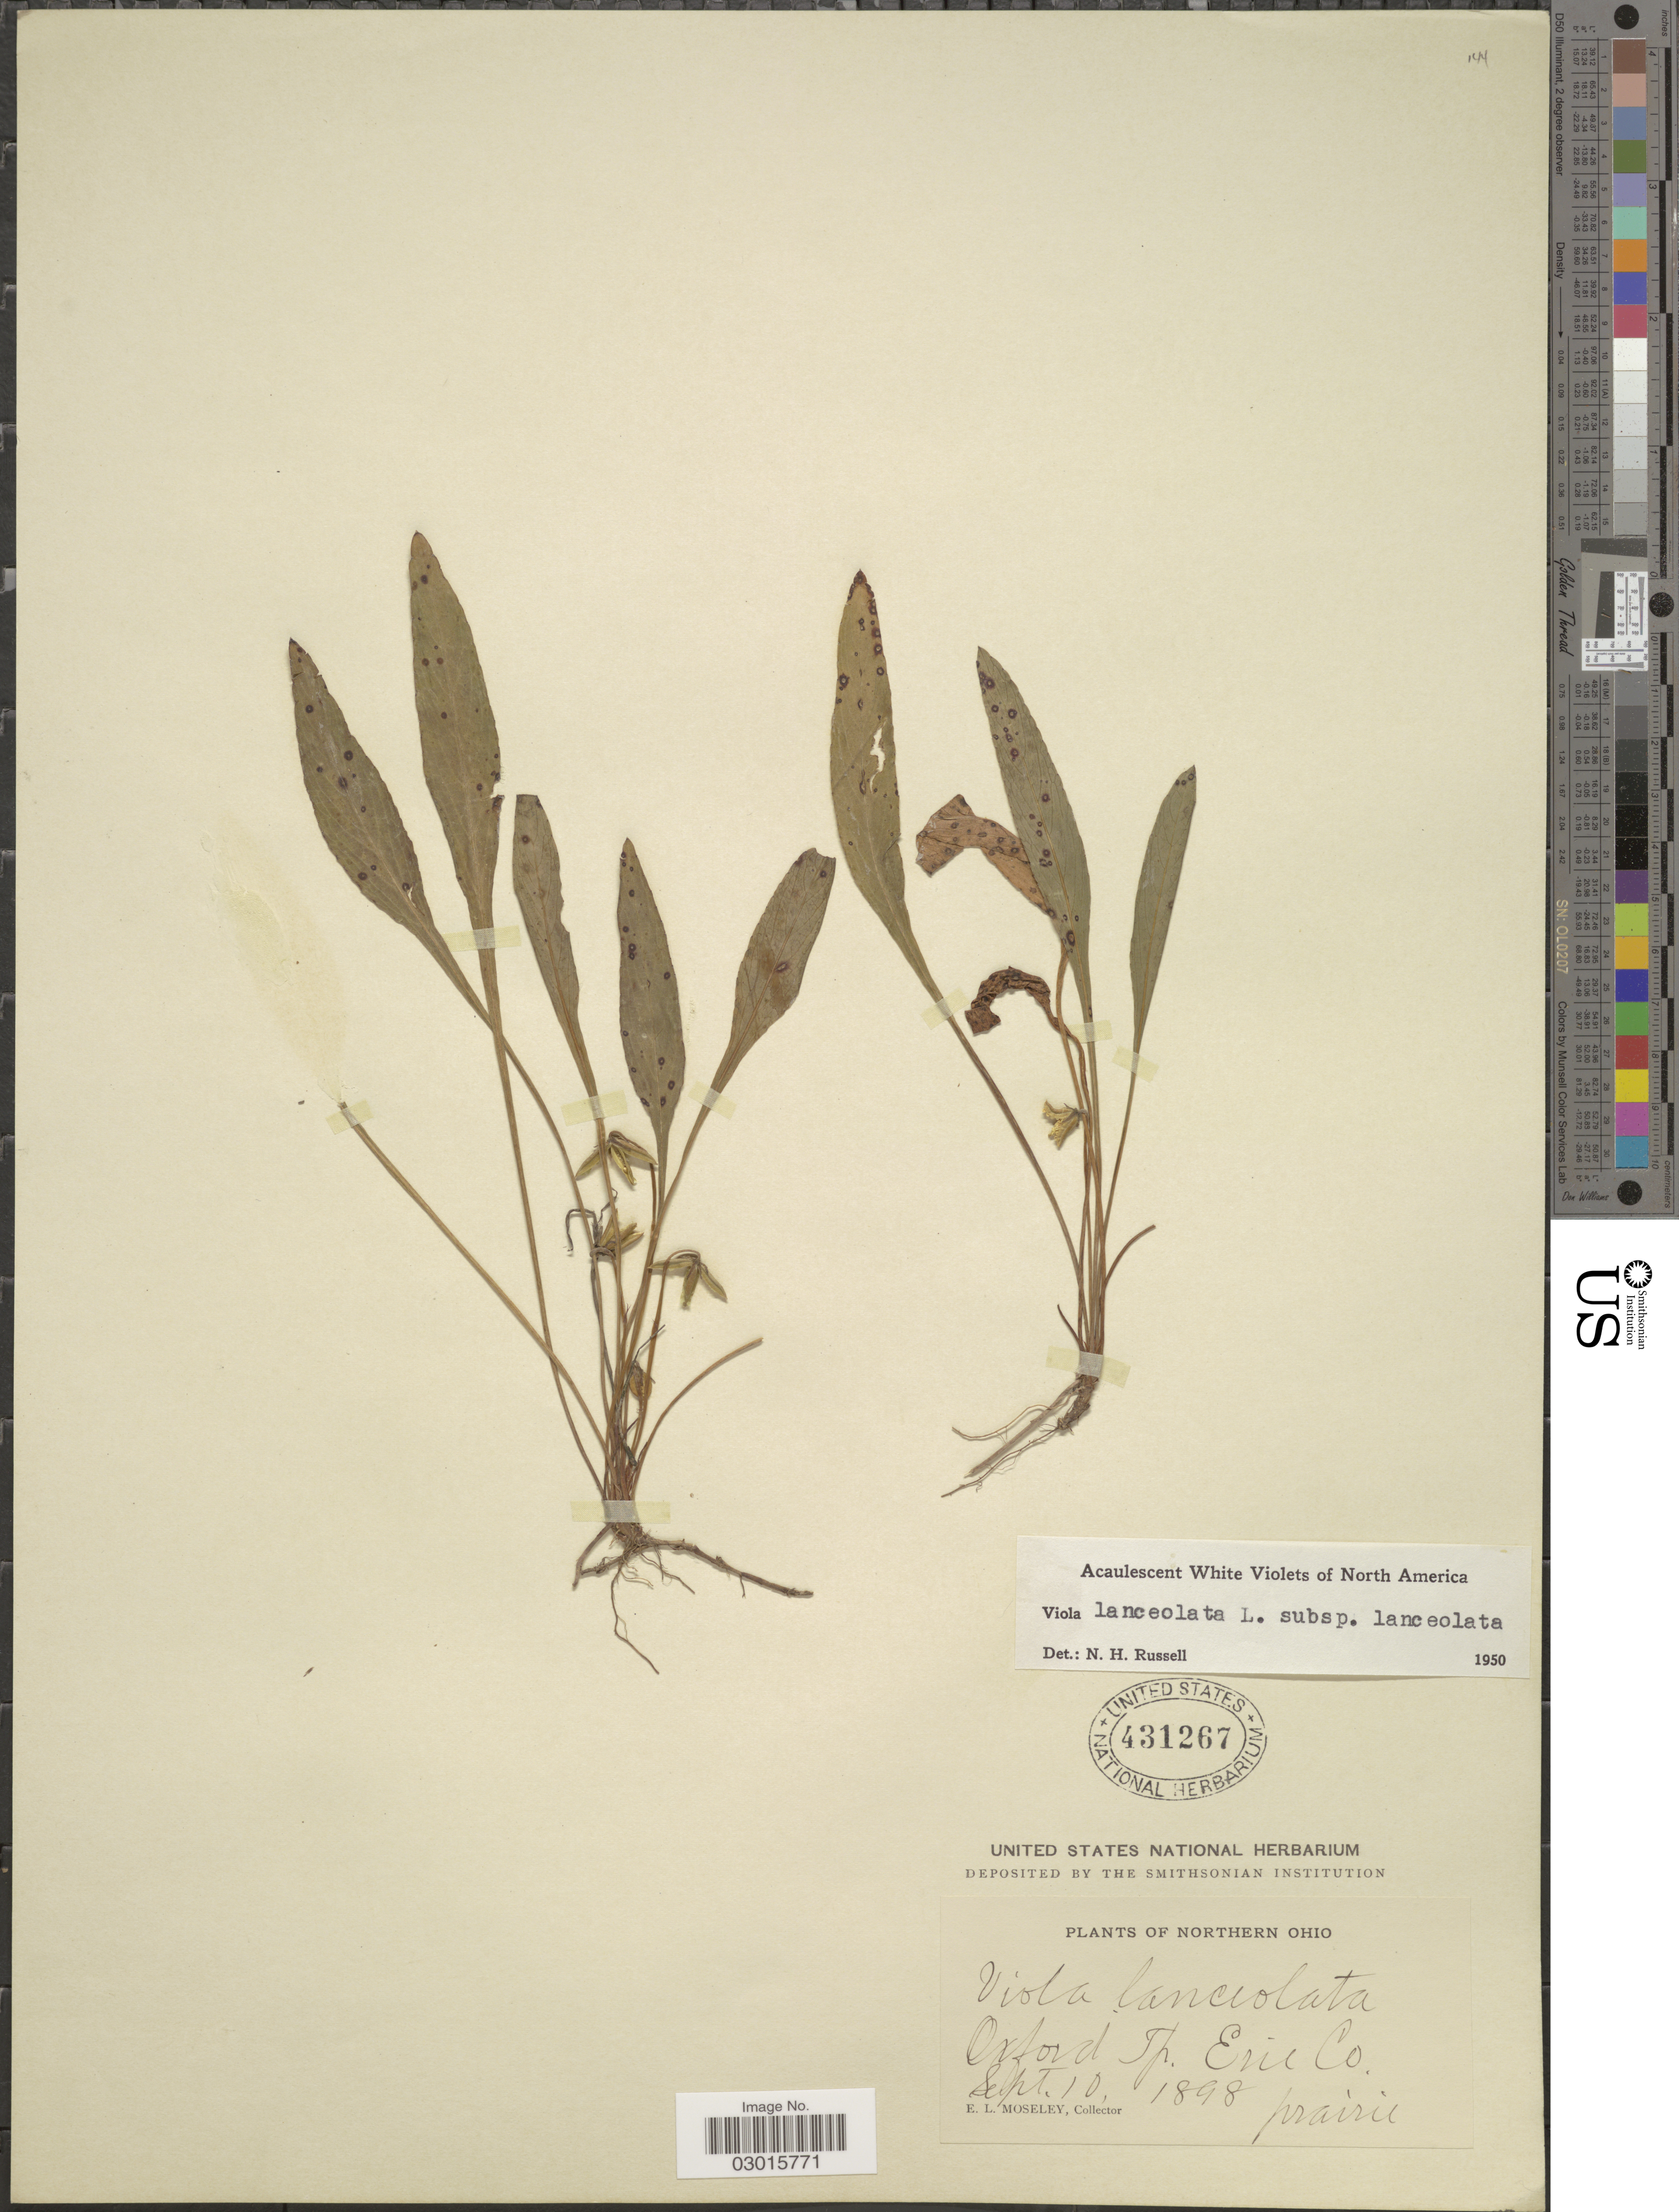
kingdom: Plantae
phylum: Tracheophyta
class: Magnoliopsida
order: Malpighiales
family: Violaceae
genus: Viola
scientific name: Viola lanceolata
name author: L.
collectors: E. Moseley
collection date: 1898-09-10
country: United States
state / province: Ohio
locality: Northern Ohio, Oxford Tp., Erie Co.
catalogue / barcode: US 431267